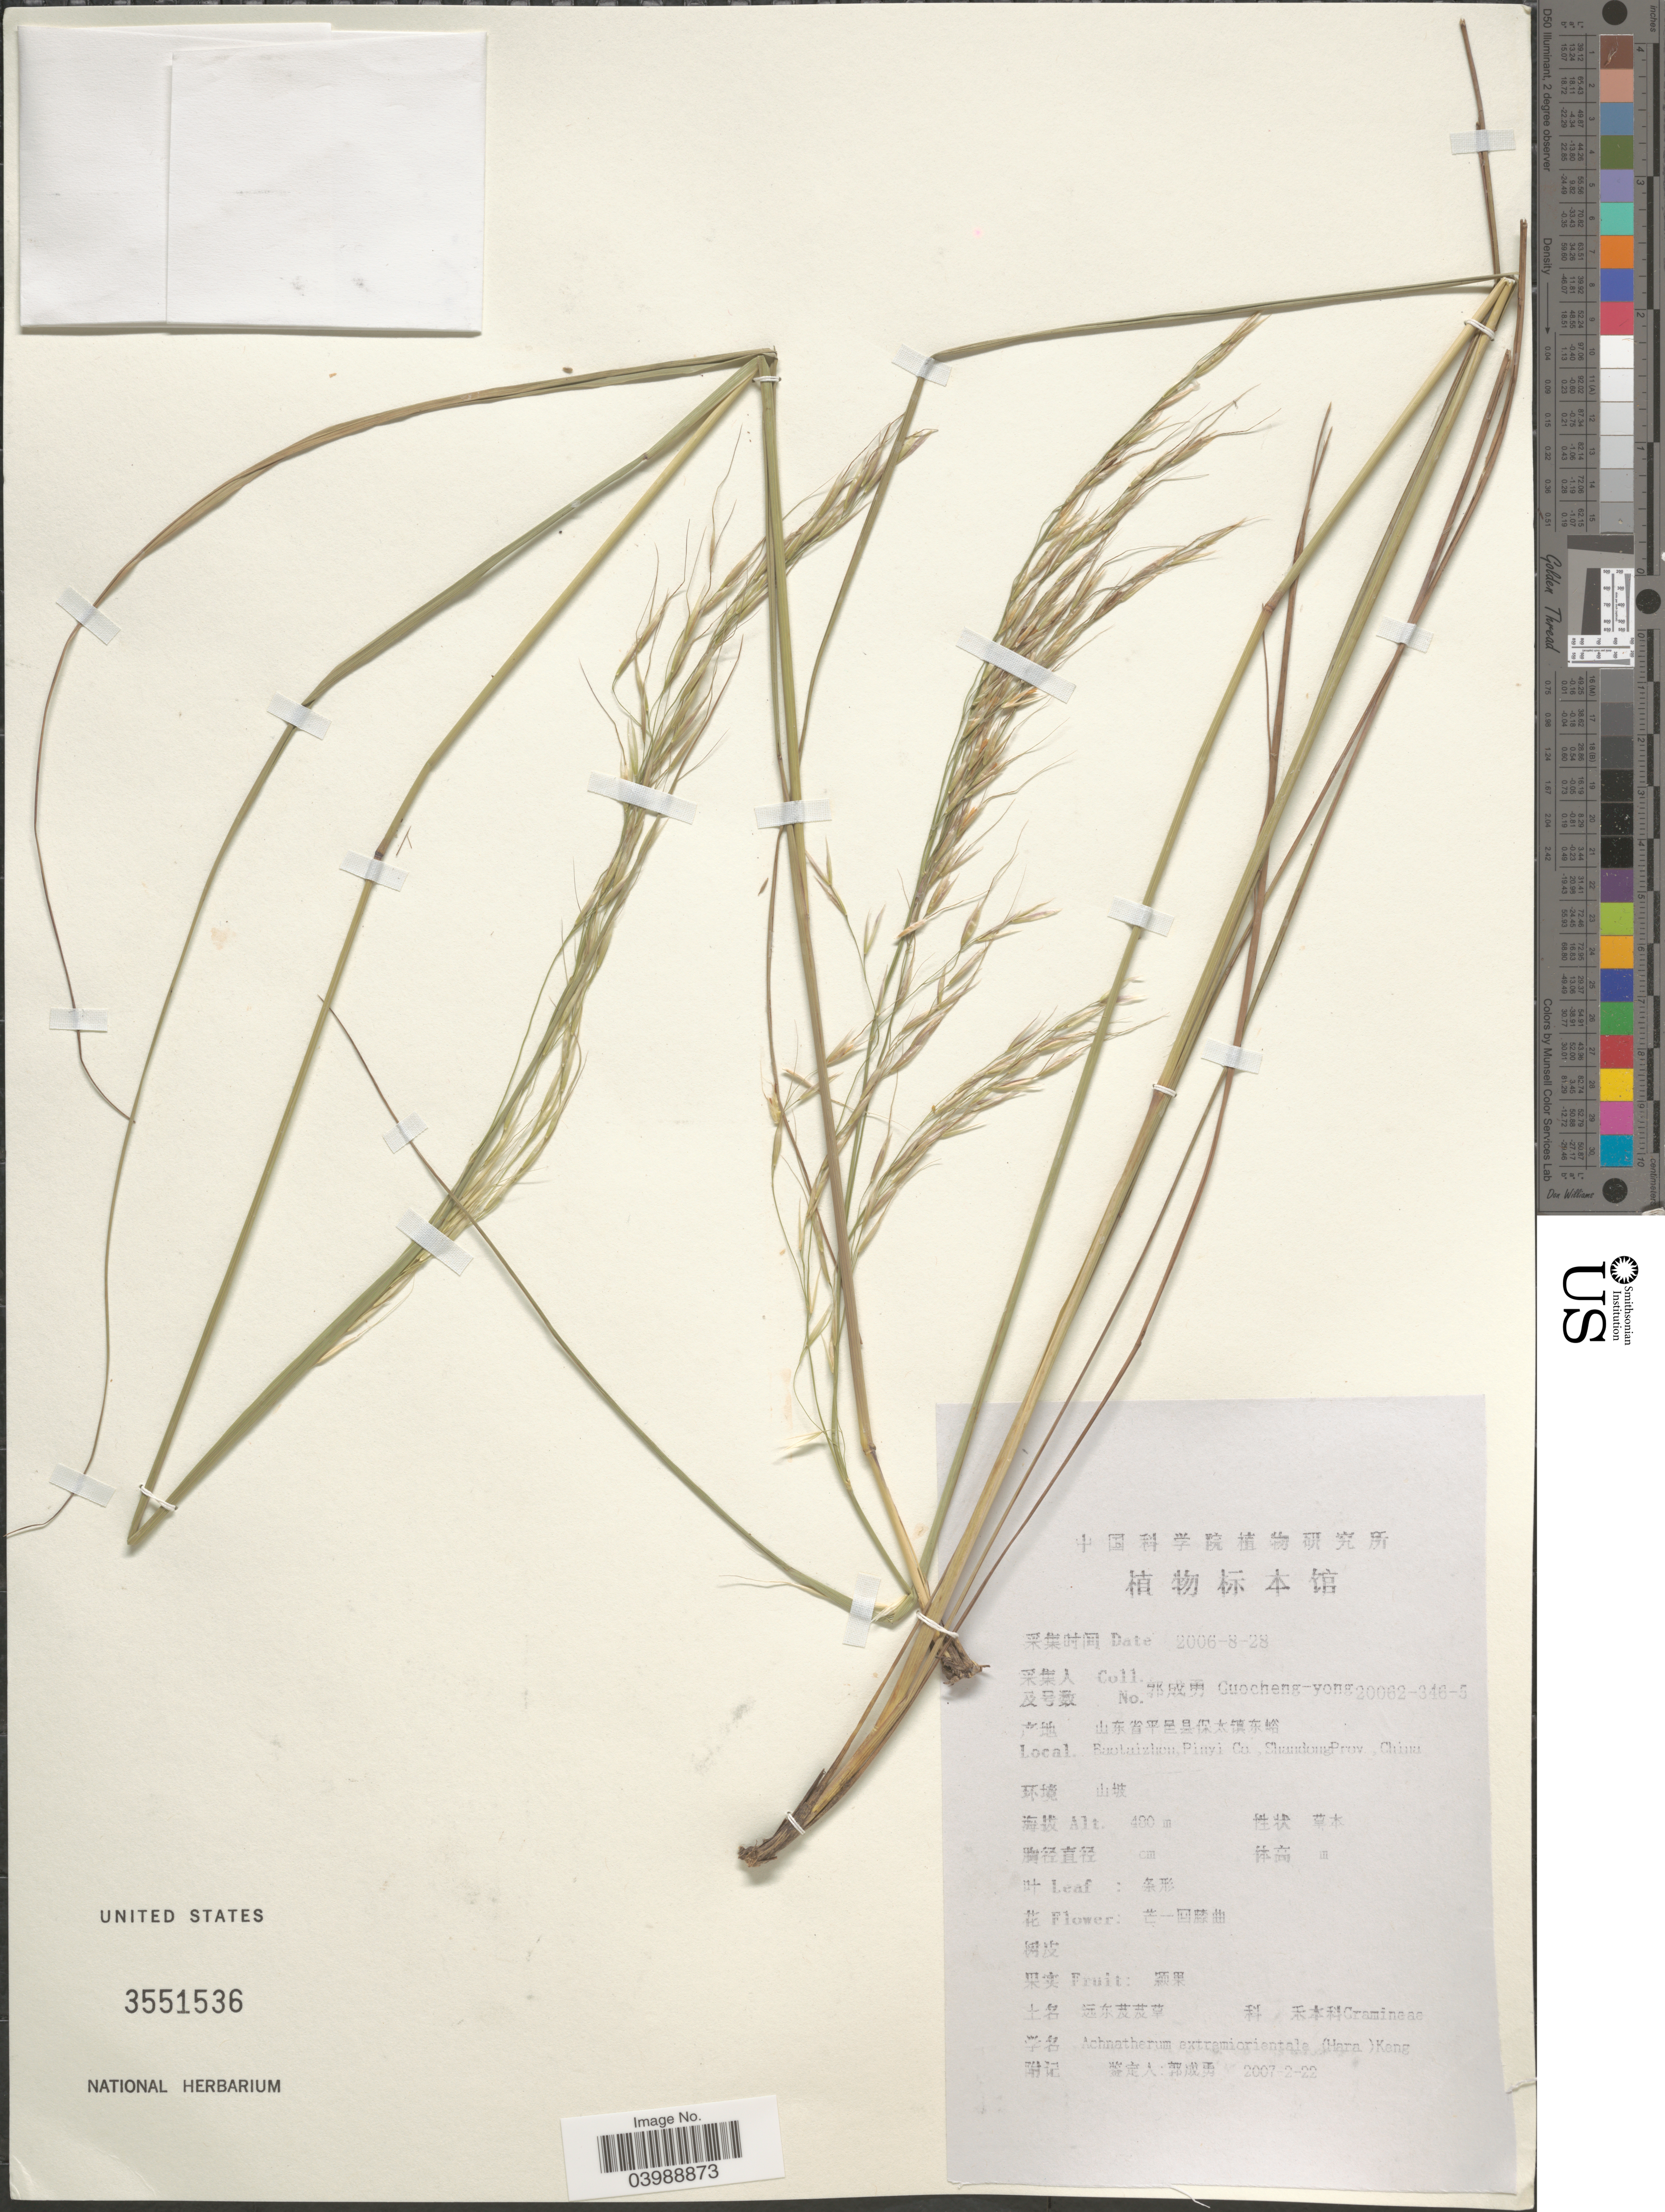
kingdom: Plantae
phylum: Tracheophyta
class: Liliopsida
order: Poales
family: Poaceae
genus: Achnatherum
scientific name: Achnatherum pekinense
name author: (Hance) Ohwi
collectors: Guo cheng-yong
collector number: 20062-346-5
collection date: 2006-08-28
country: China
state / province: Shandong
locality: Baolaizhen, Pinyi Co.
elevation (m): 480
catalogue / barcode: US 3551536